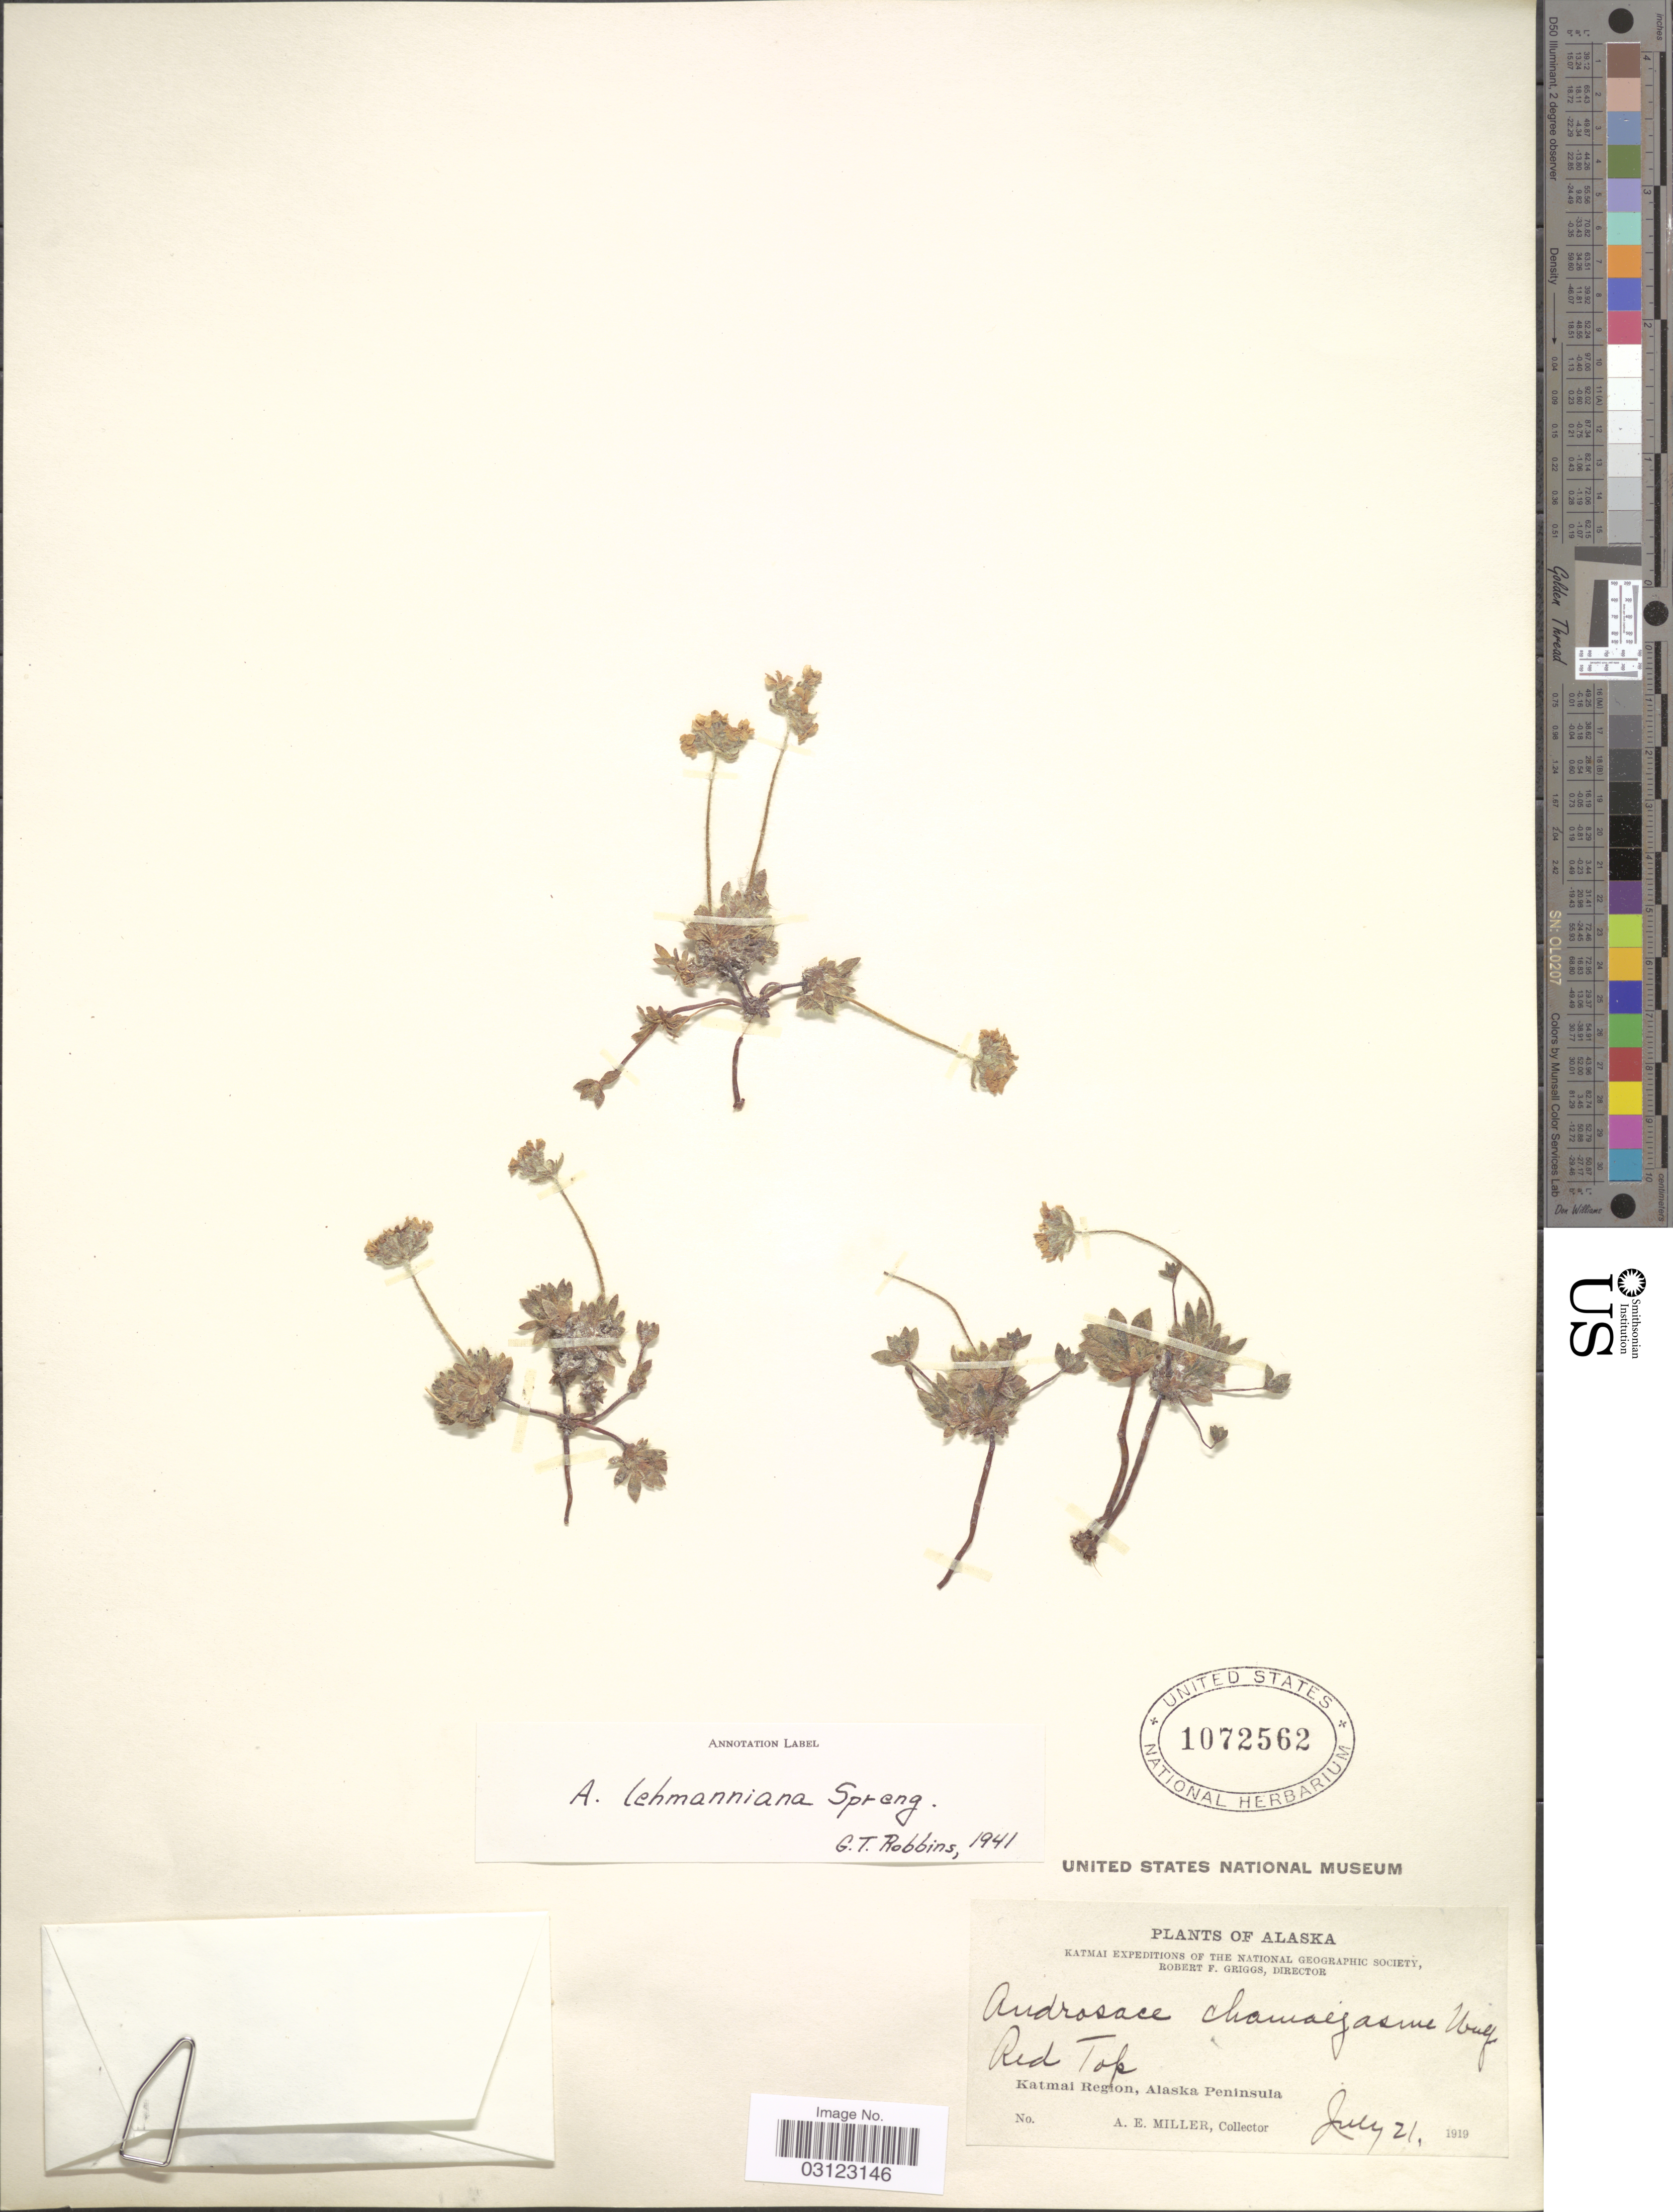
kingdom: Plantae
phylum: Tracheophyta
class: Magnoliopsida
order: Ericales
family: Primulaceae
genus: Androsace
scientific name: Androsace lehmanniana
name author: Spreng.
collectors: A. E. Miller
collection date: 1919-07-21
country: United States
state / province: Alaska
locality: Red Top. Katmai Region, Alaska Peninsula.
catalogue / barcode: US 1072562